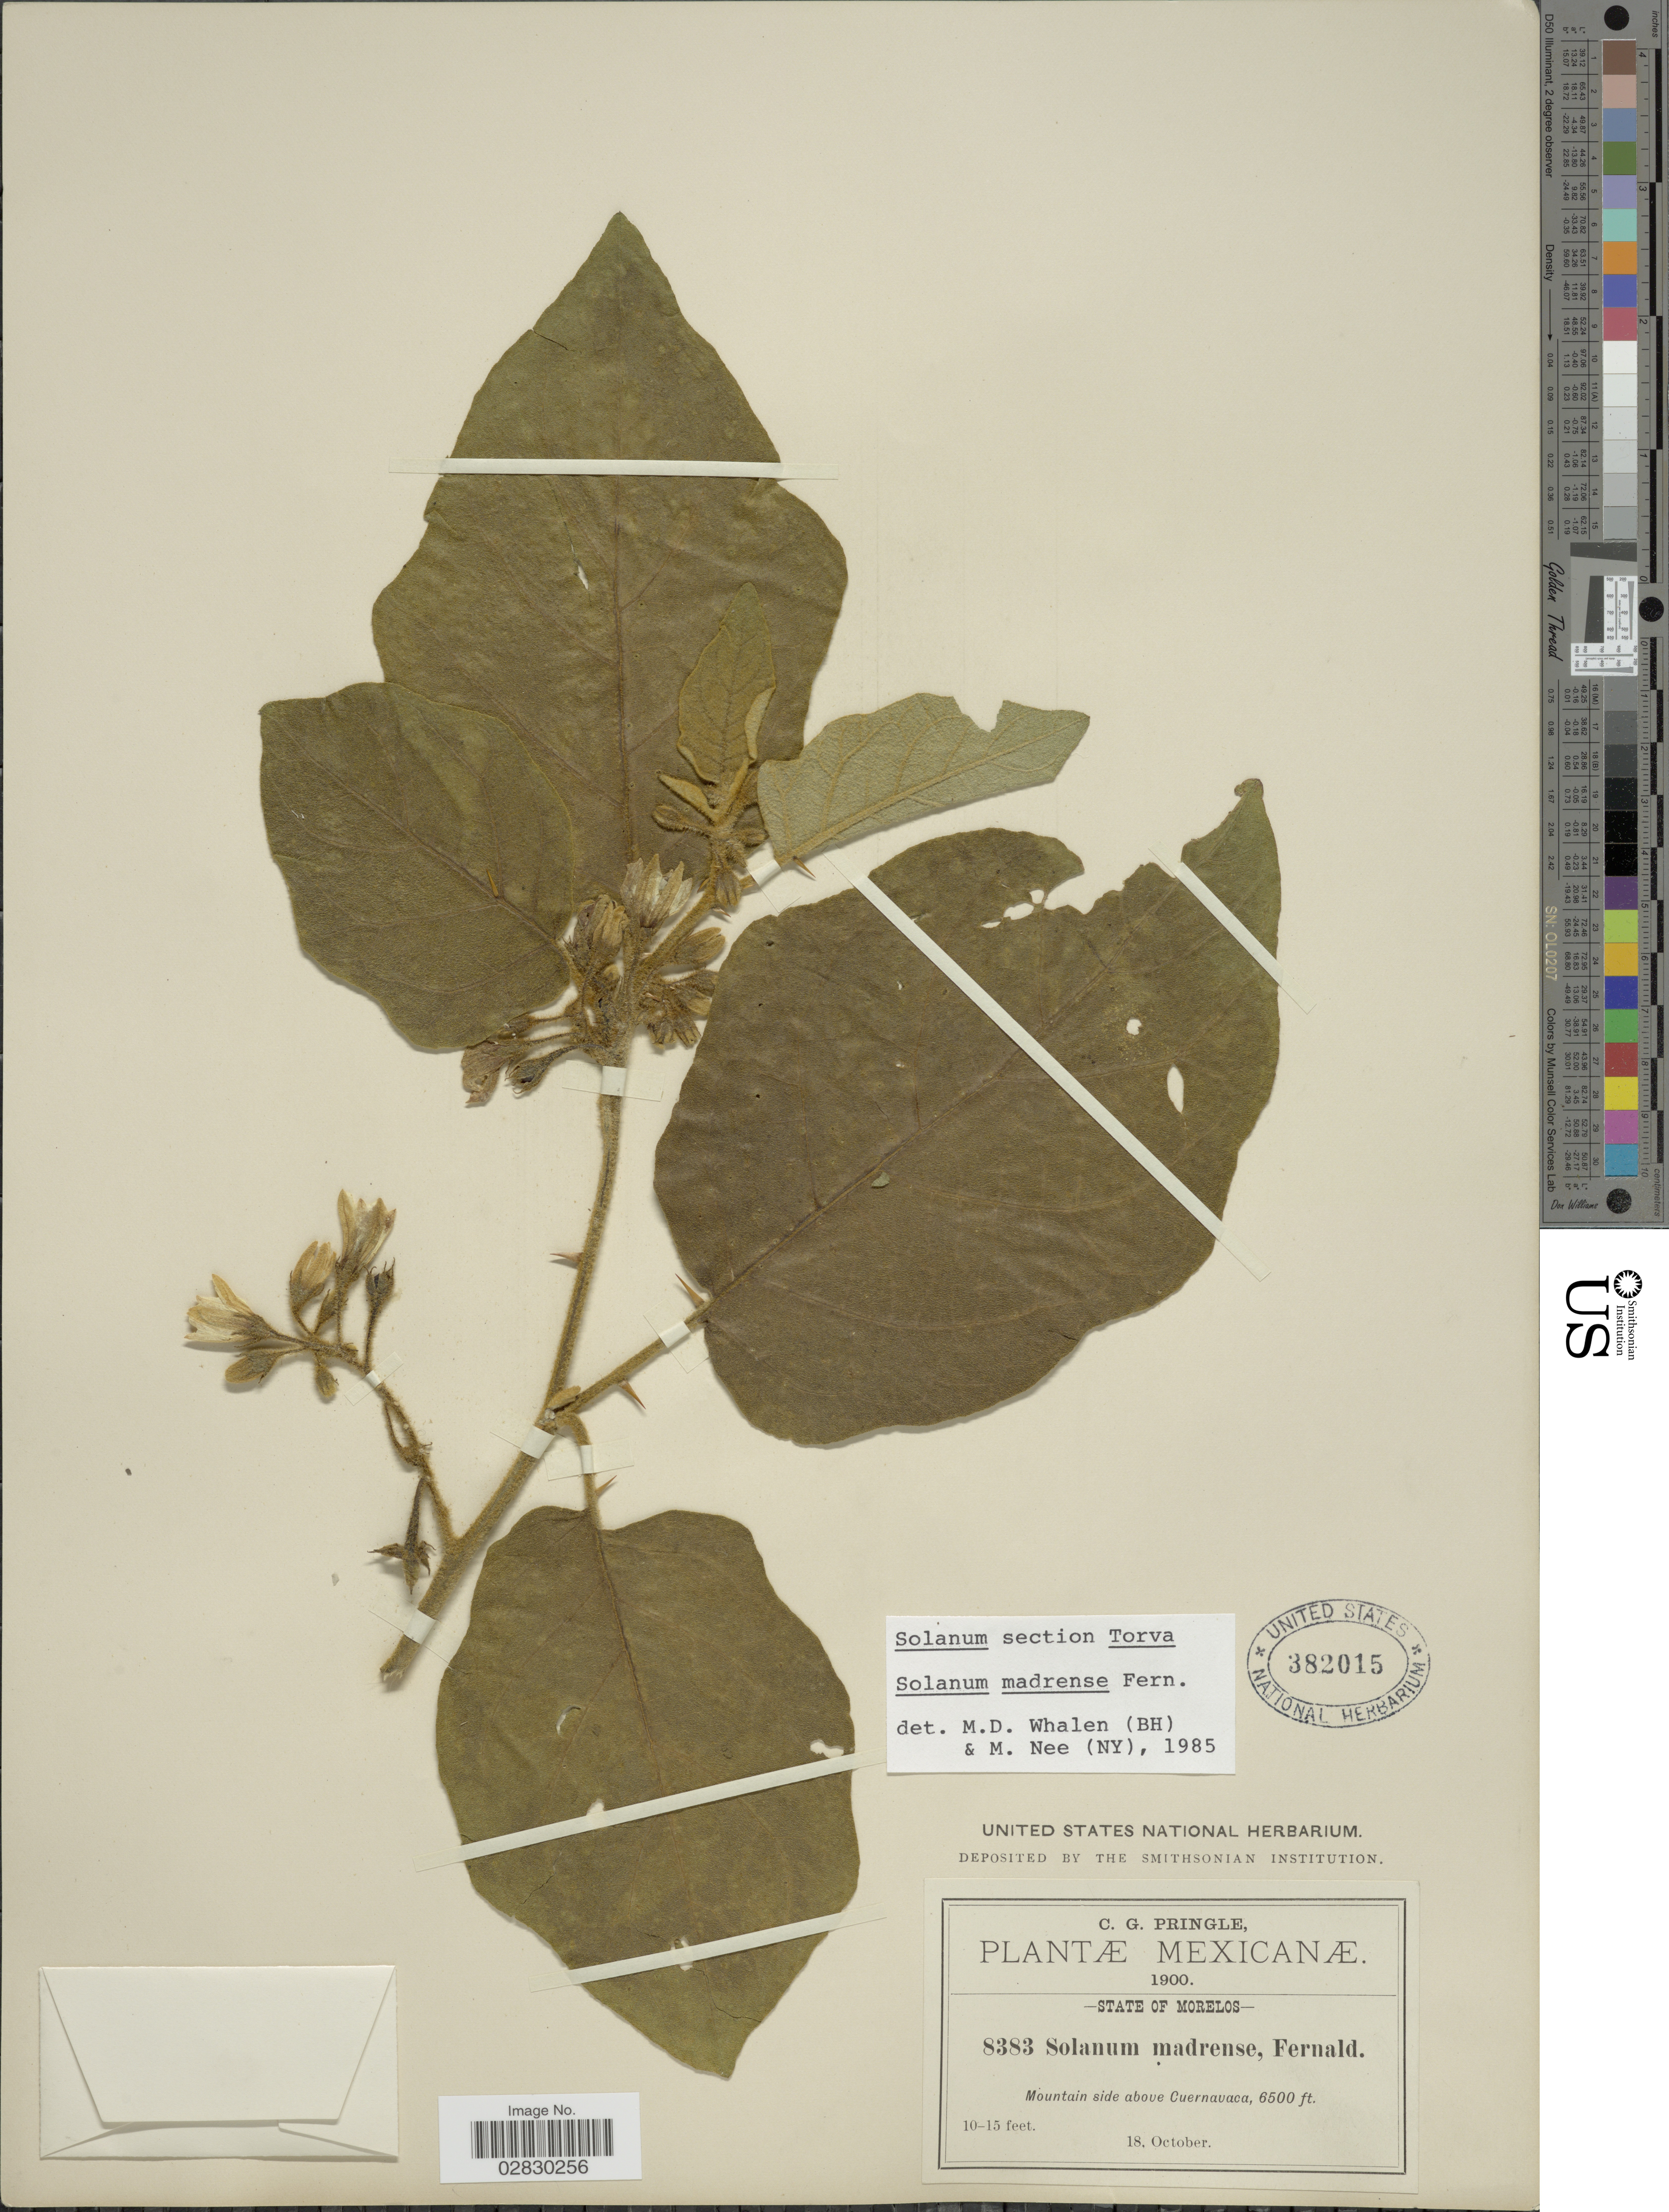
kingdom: Plantae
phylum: Tracheophyta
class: Magnoliopsida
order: Solanales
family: Solanaceae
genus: Solanum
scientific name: Solanum madrense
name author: Fernald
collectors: C. G. Pringle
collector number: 8383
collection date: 1900-10-18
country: Mexico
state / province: Morelos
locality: Mountain side above Cuernavaca.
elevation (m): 1981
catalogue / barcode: US 382015